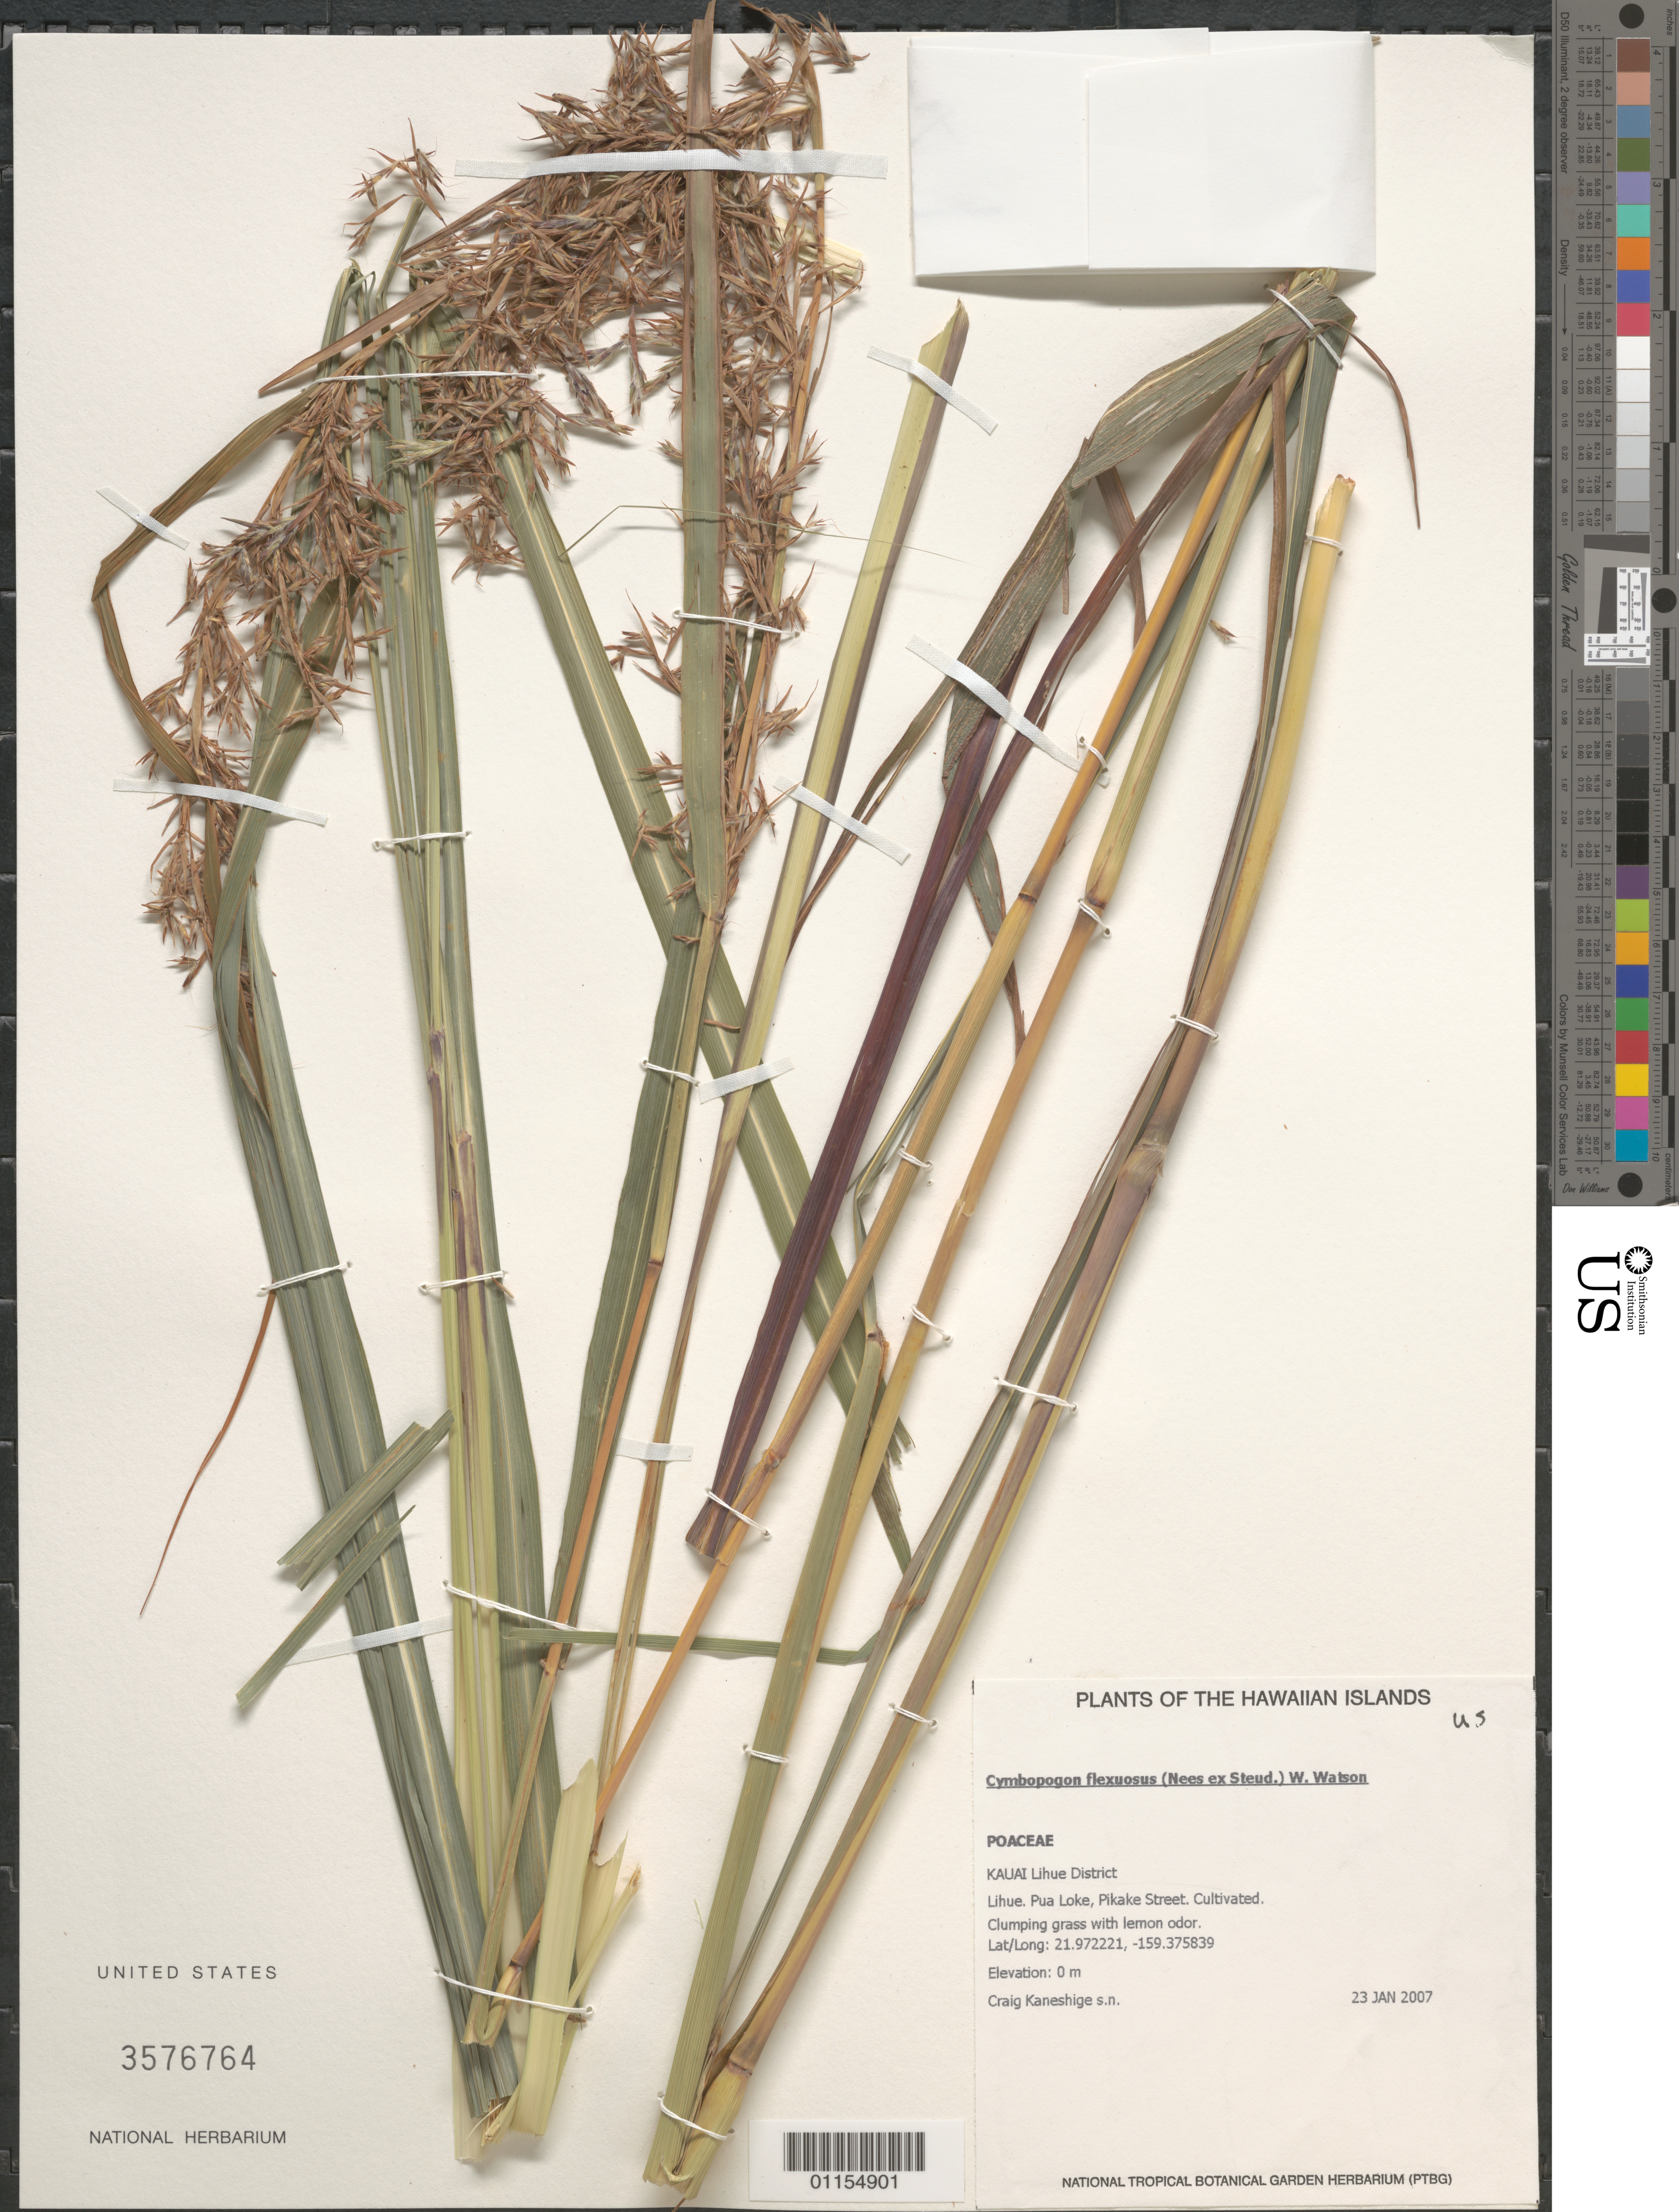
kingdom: Plantae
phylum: Tracheophyta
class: Liliopsida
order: Poales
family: Poaceae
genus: Cymbopogon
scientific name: Cymbopogon flexuosus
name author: (Nees ex Steud.) Will. Watson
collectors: C. Kaneshige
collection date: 2007-01-23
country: United States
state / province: Hawaii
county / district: Kaui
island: Kaua'i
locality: Lihue District, Lihue, Pua Loke, Pikake Street.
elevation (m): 0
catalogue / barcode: US 3576764